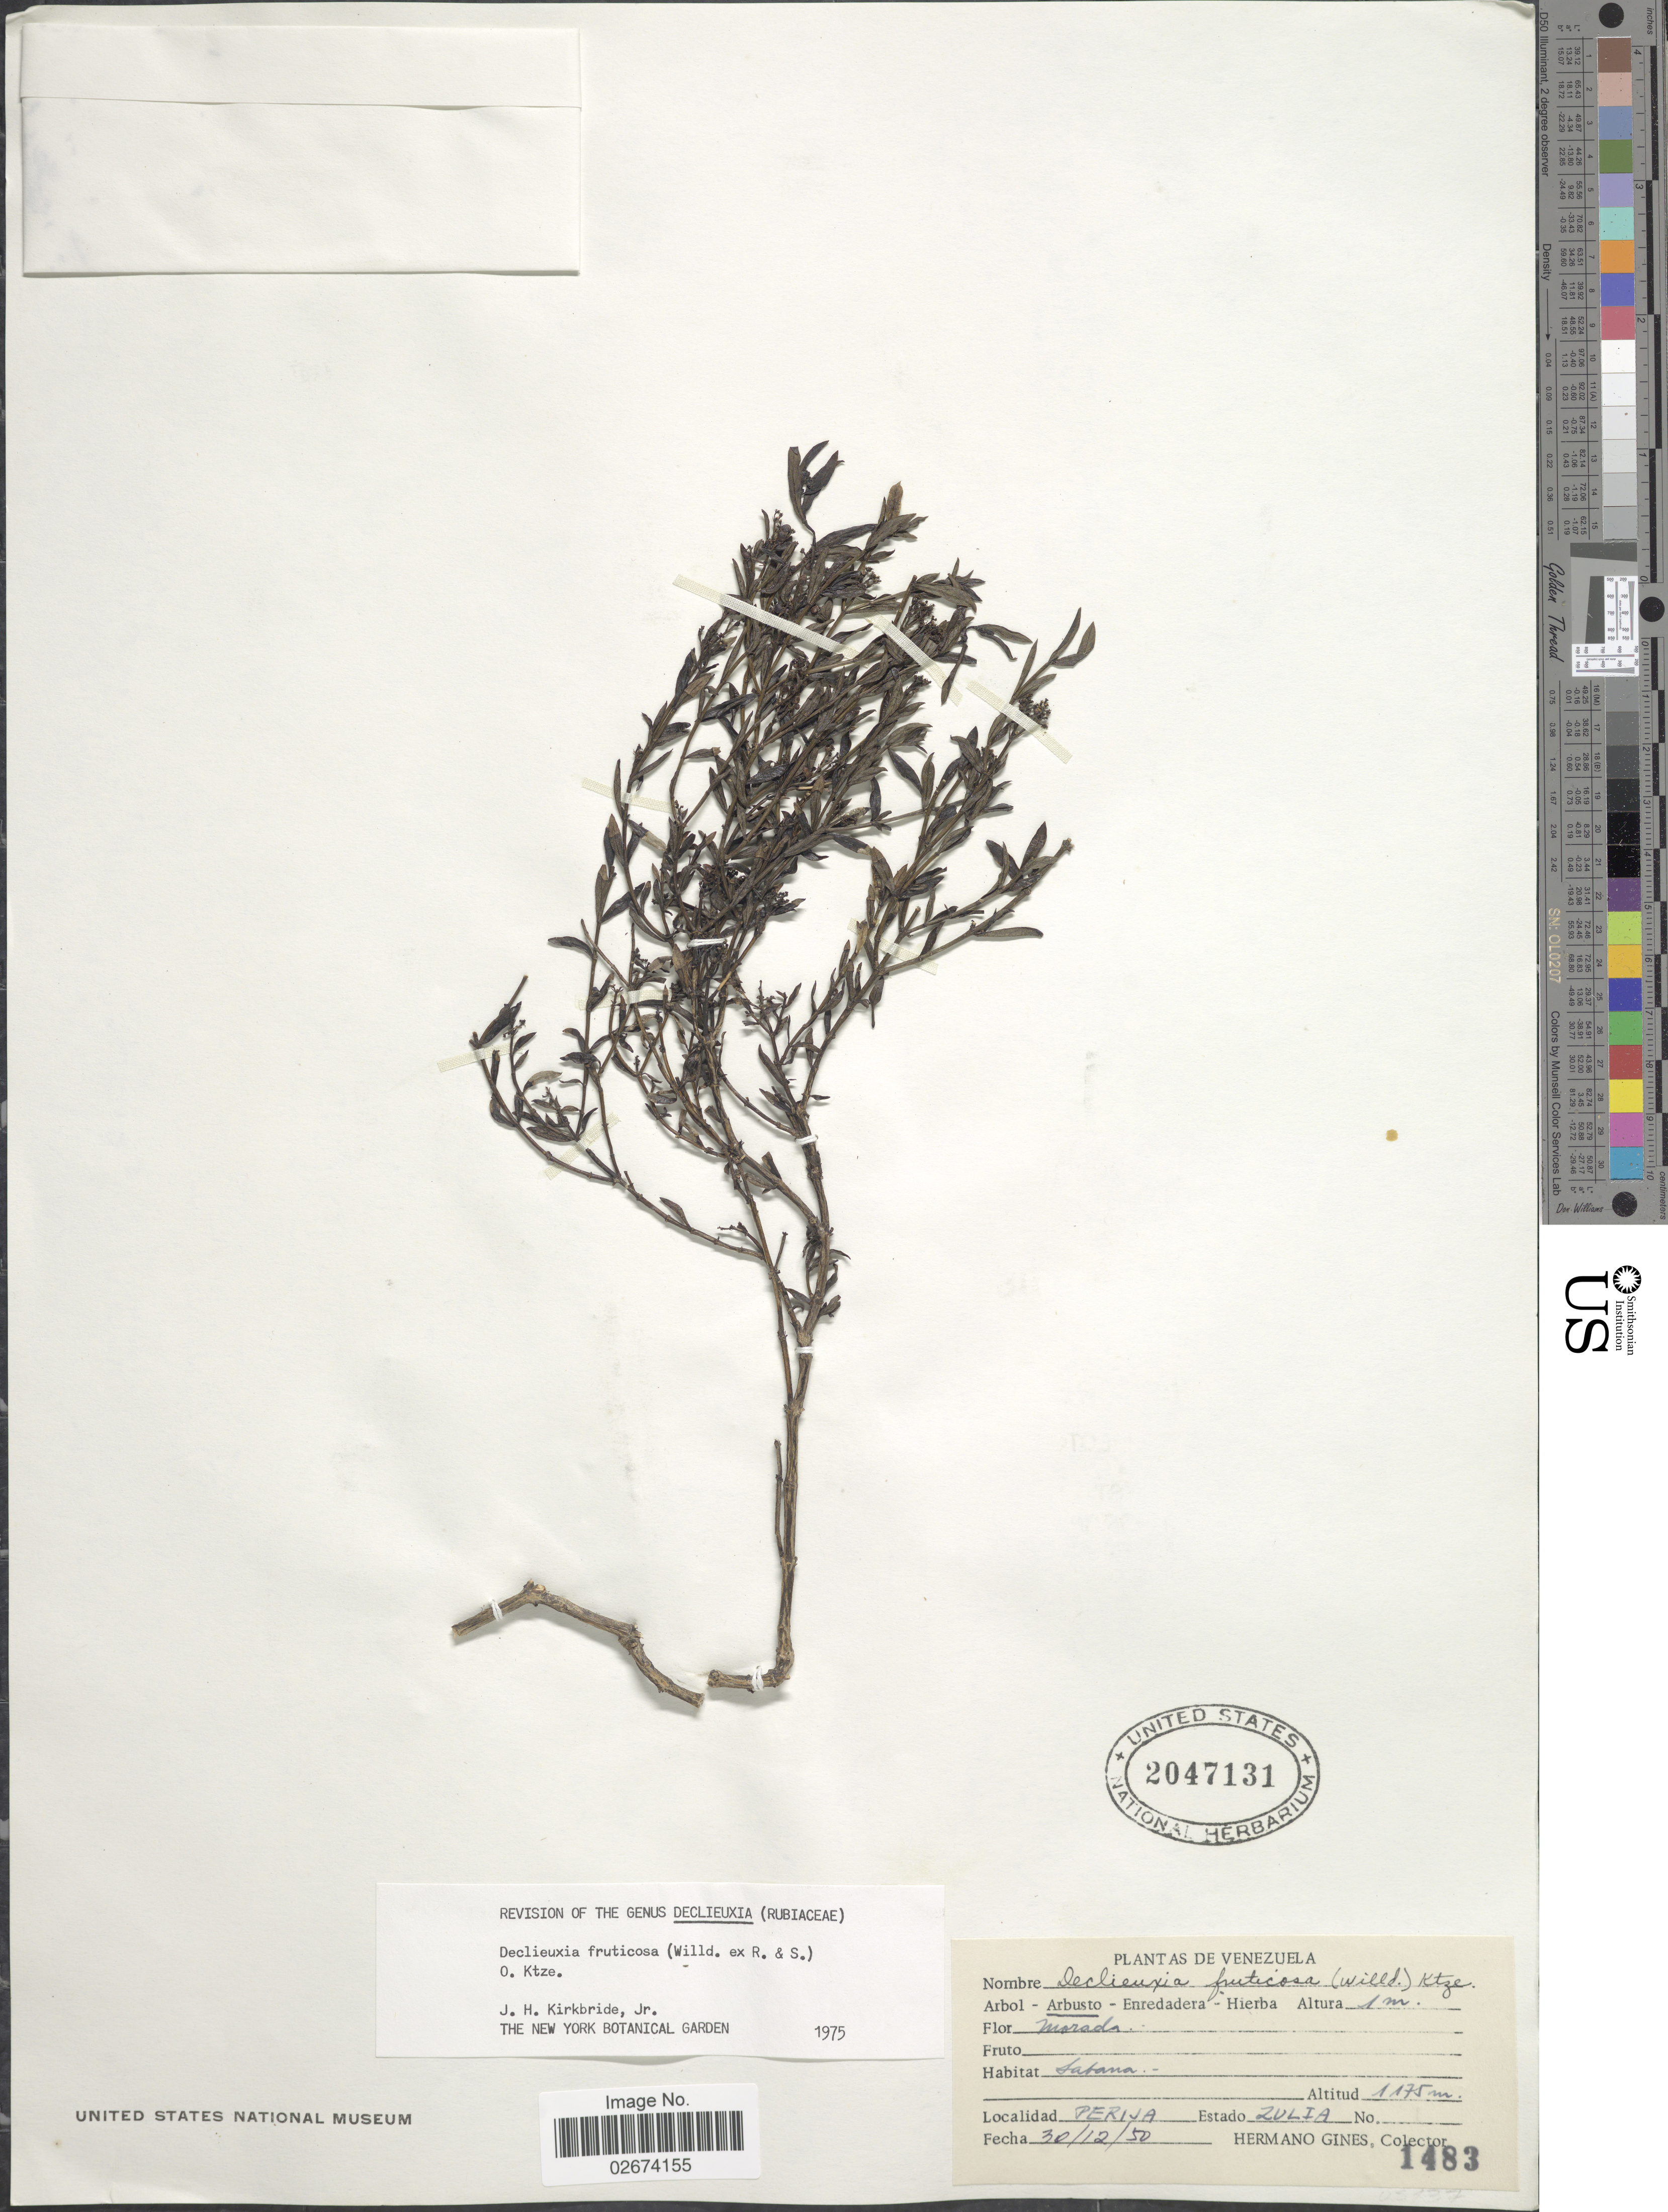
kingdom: Plantae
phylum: Tracheophyta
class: Magnoliopsida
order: Gentianales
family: Rubiaceae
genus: Declieuxia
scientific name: Declieuxia fruticosa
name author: (Willd. ex Roem. & Schult.) Kuntze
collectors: Bro. Gines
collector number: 1483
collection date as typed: Transcribed d/m/y: 30/12/50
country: Venezuela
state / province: Zulia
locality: Sabana, Perija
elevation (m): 1175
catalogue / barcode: US 2047131